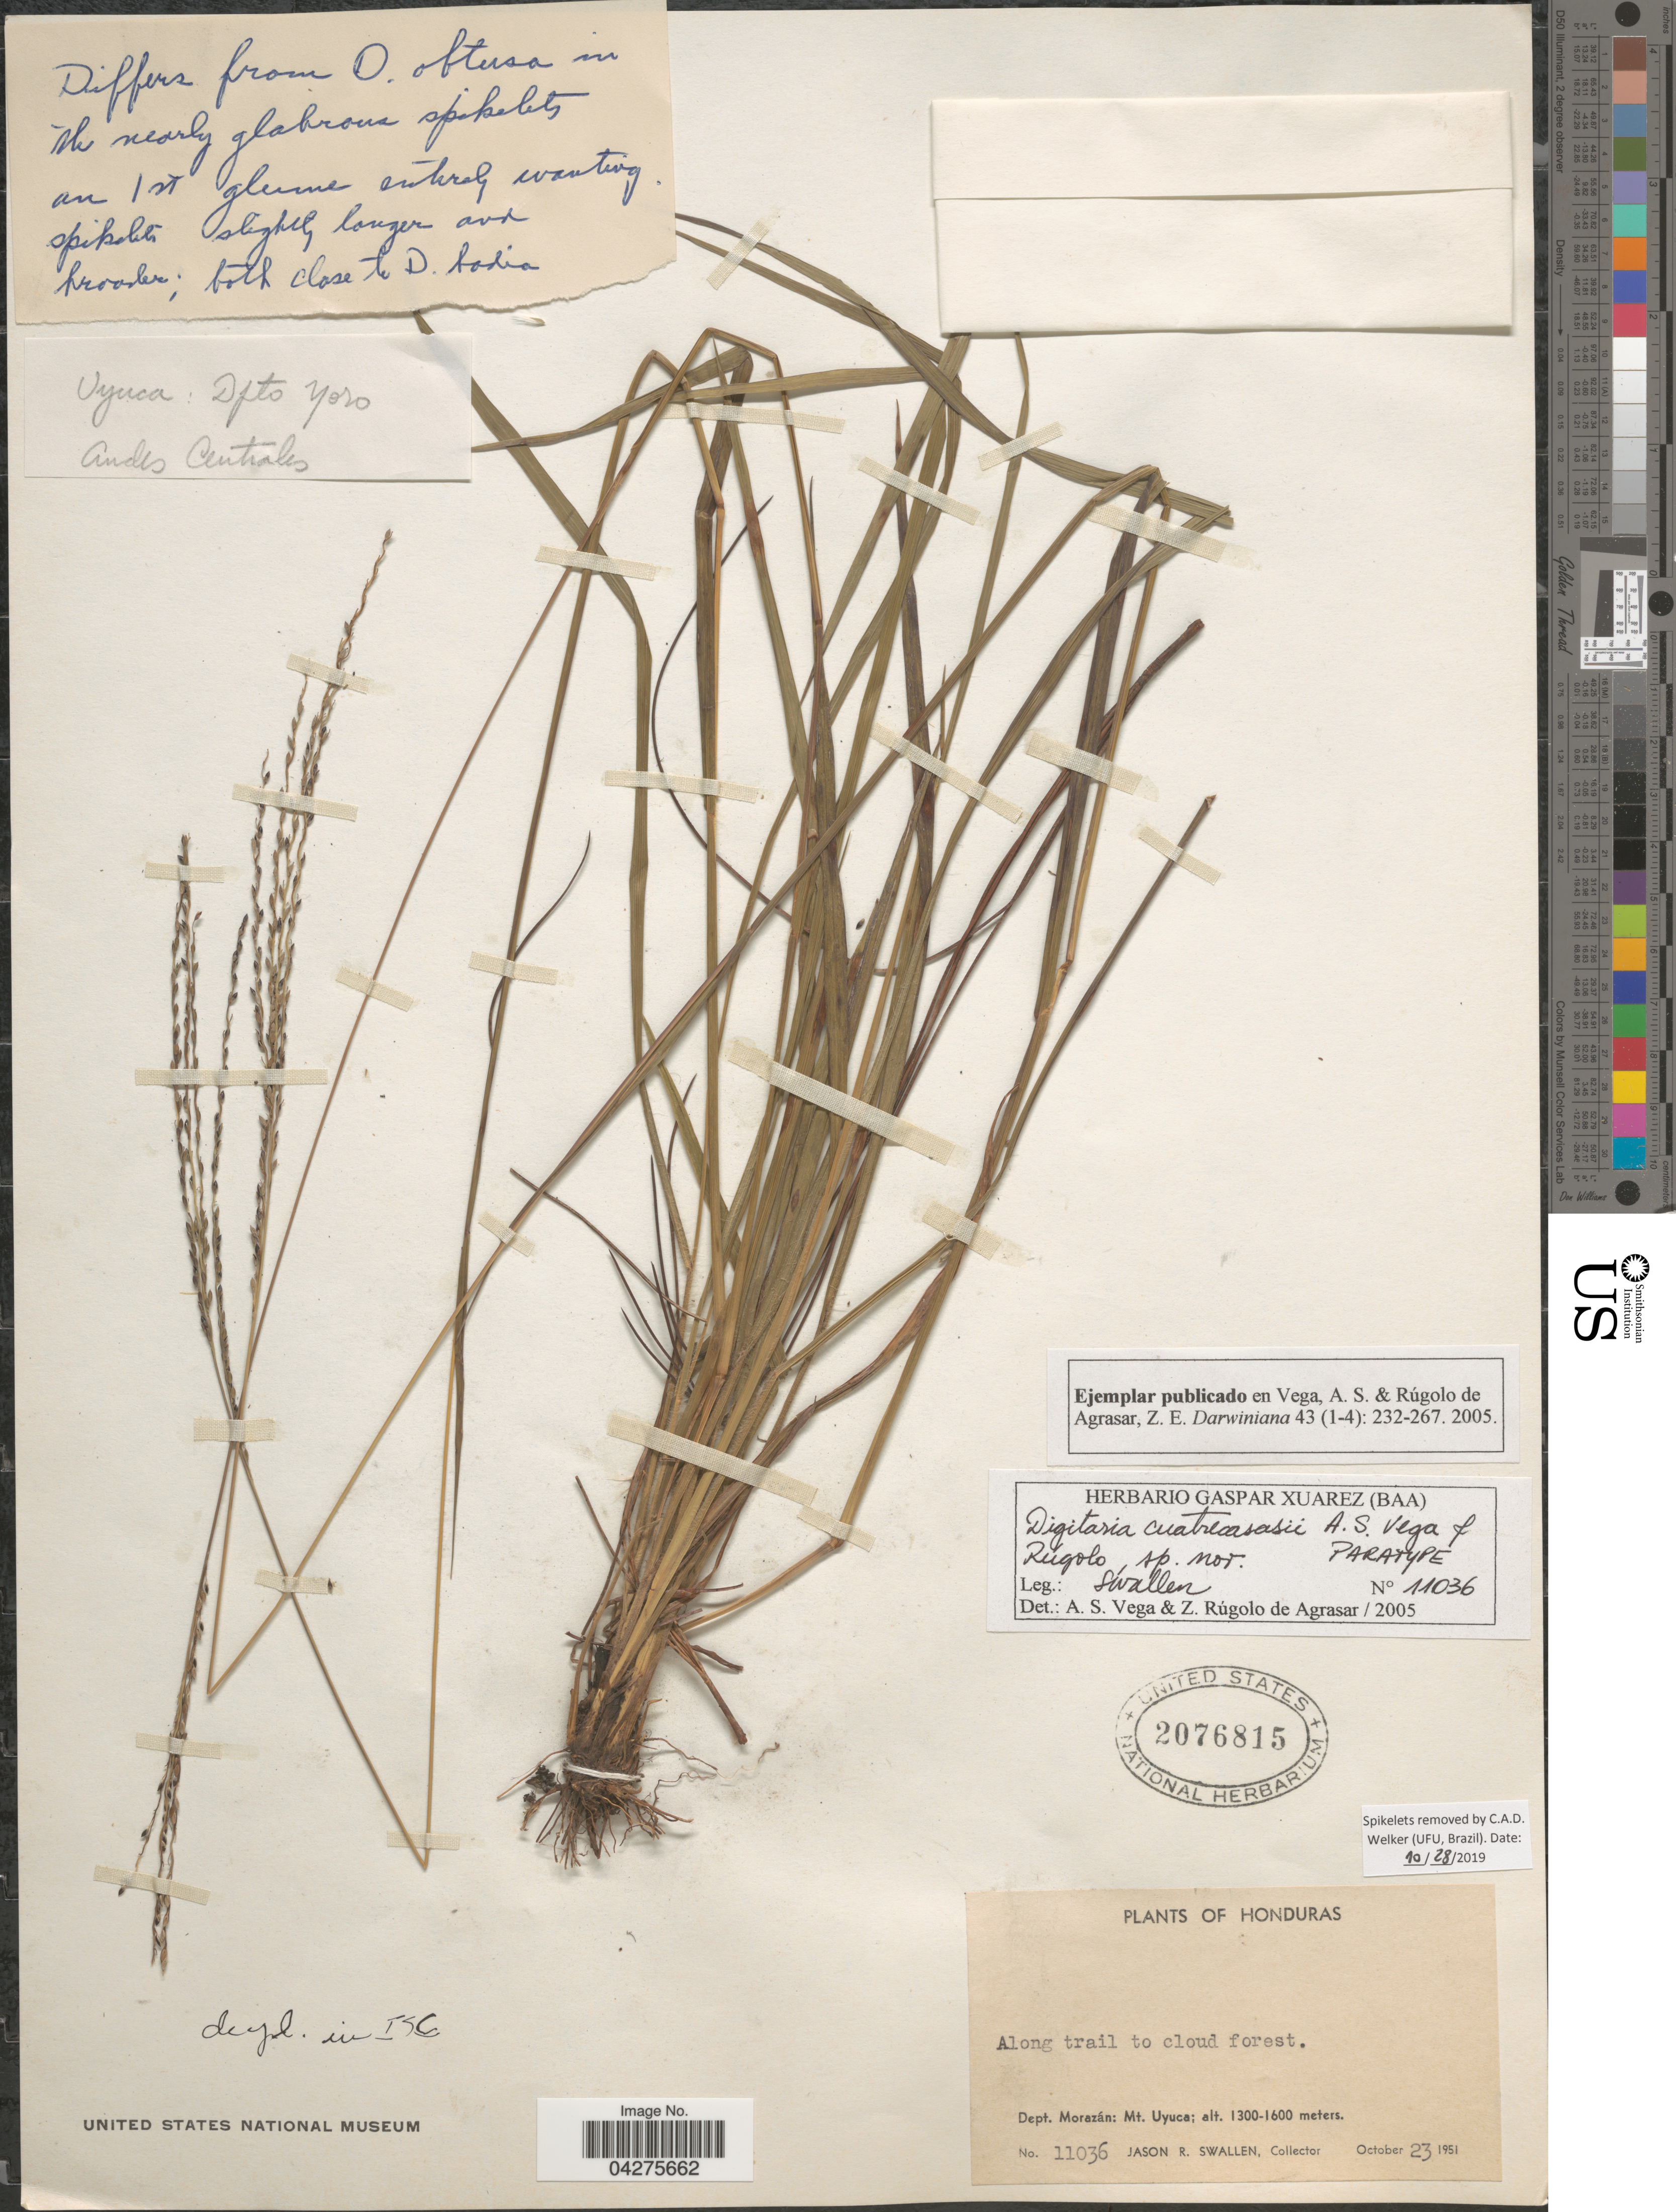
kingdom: Plantae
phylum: Tracheophyta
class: Liliopsida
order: Poales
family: Poaceae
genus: Digitaria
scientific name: Digitaria cuatrecasasii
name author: A.S. Vega & Rúgolo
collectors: J. R. Swallen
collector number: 11036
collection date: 1951-10-23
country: Honduras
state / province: Fco. Morazán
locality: Along trail to cloud forest. Dept. Morazán: Mt. Uyuca.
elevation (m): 1300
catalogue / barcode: US 2076815